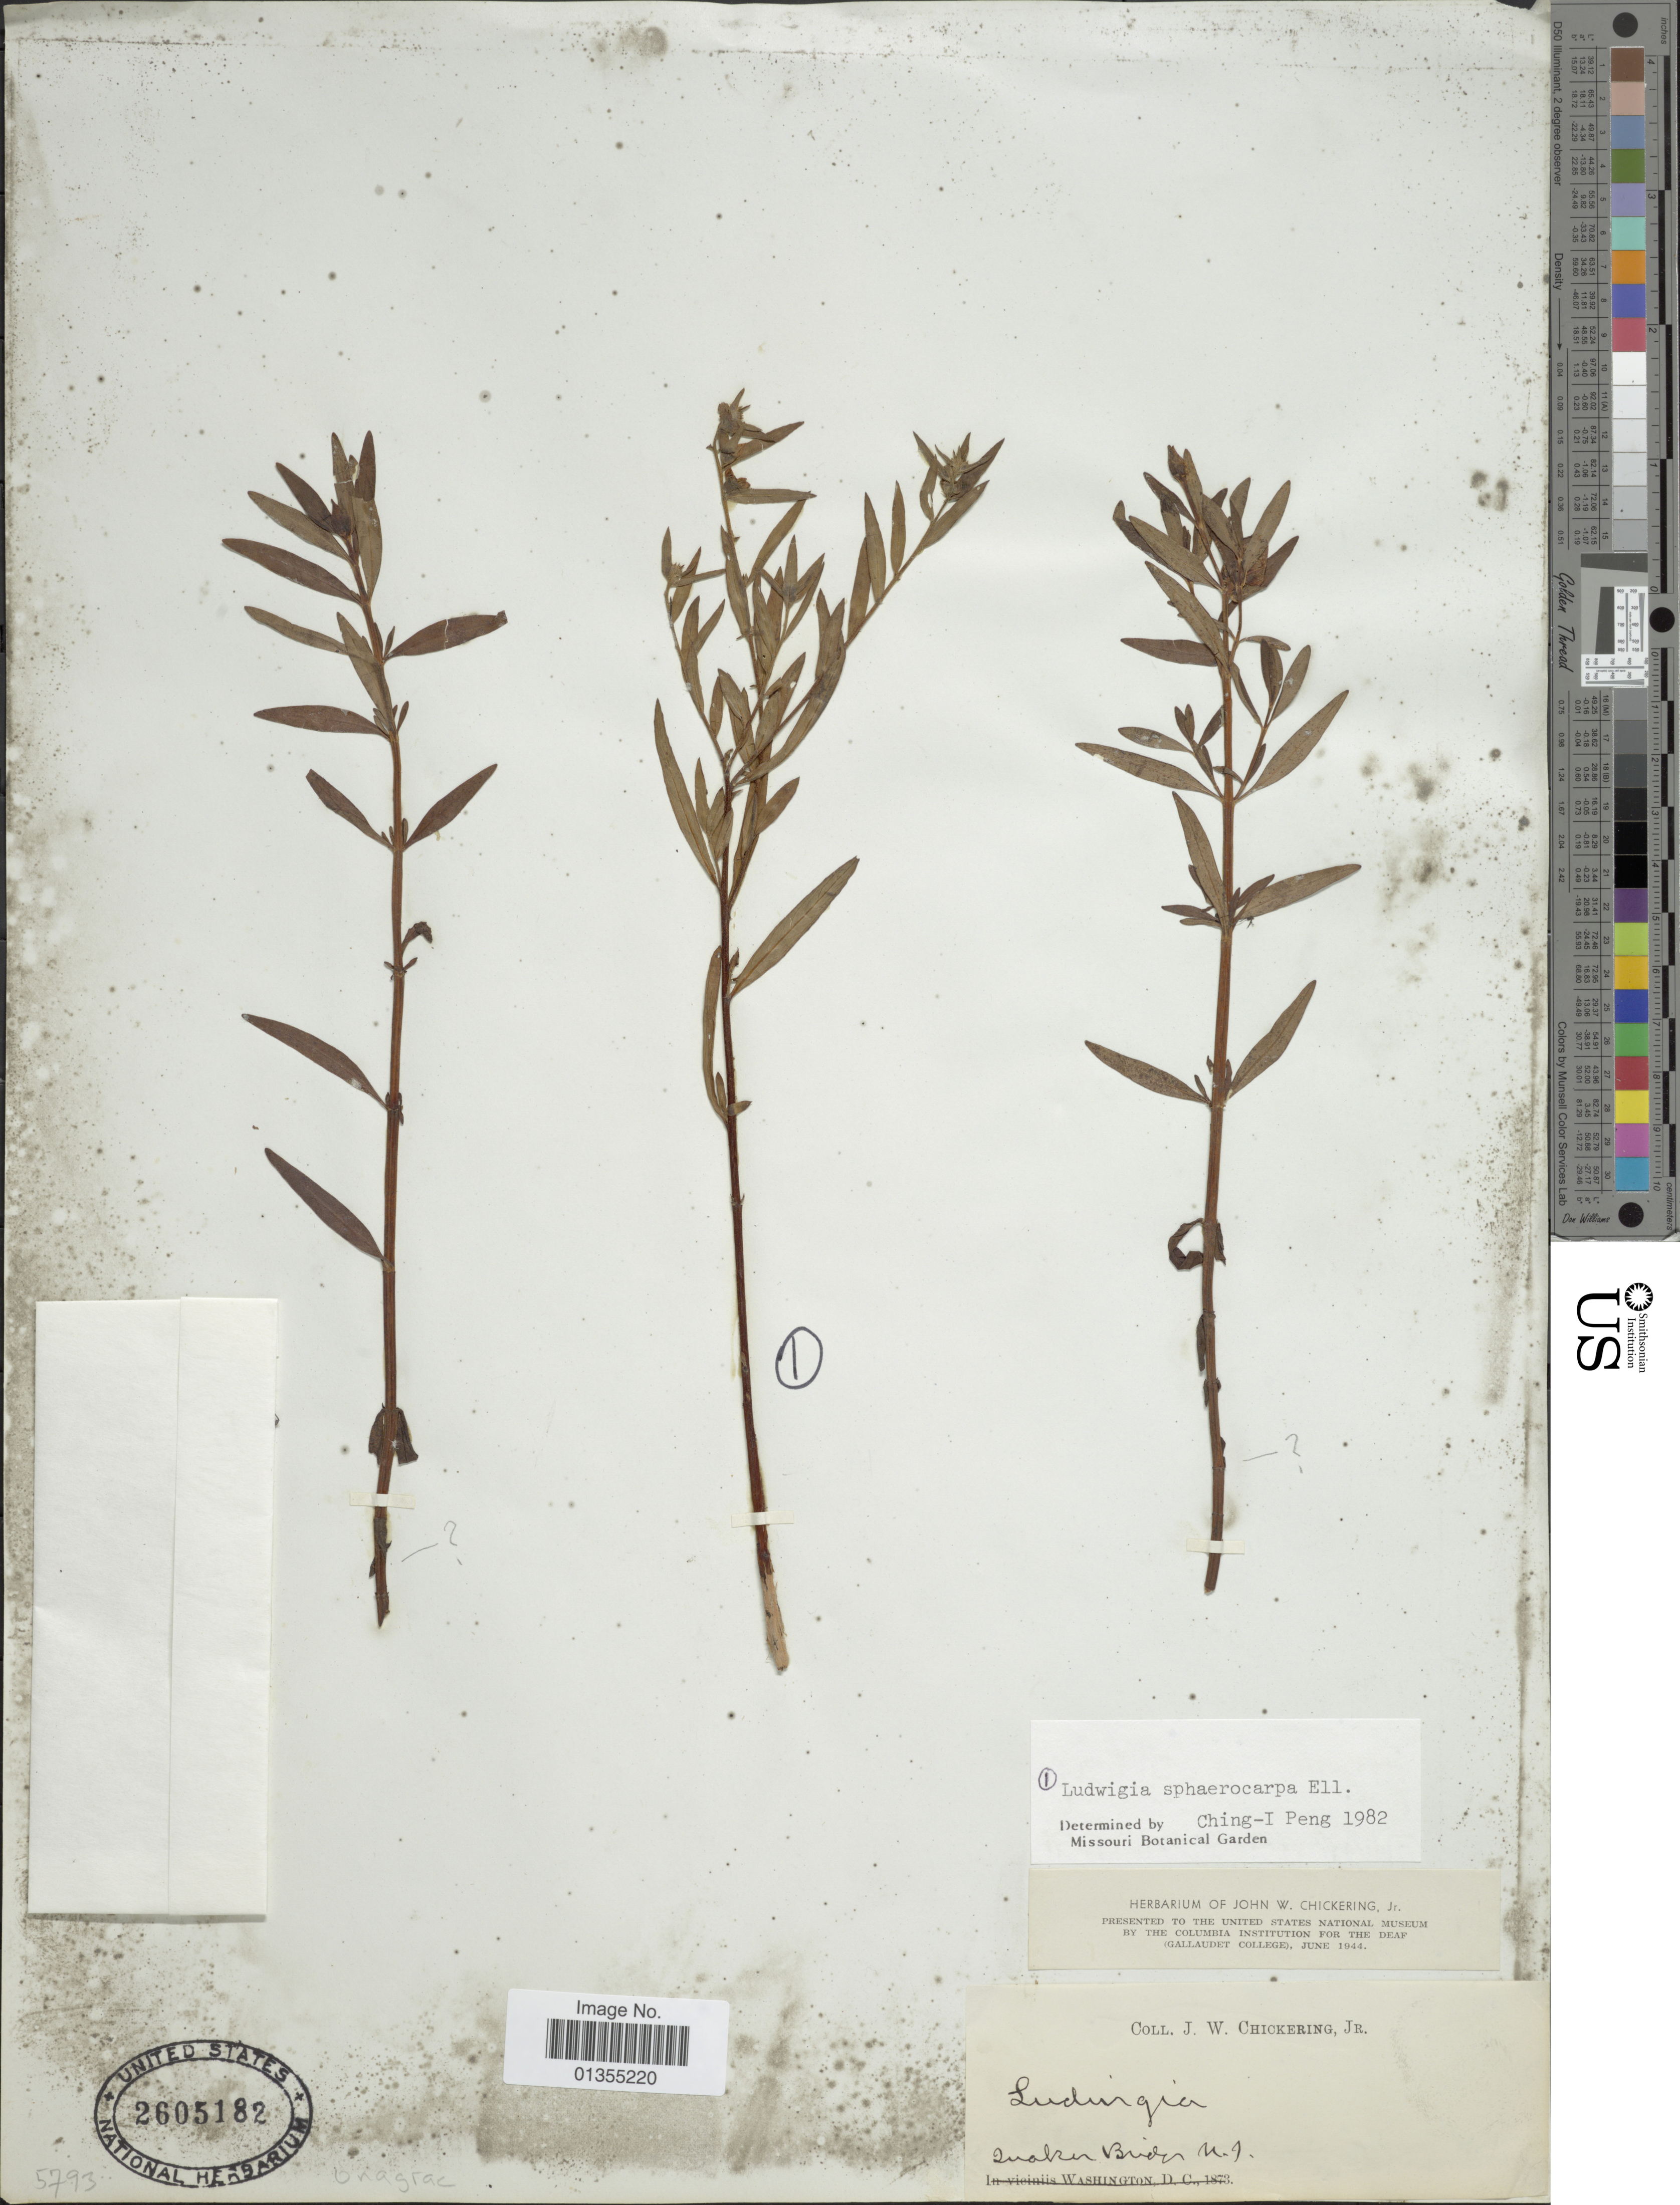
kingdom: Plantae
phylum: Tracheophyta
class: Magnoliopsida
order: Myrtales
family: Onagraceae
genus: Ludwigia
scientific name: Ludwigia sphaerocarpa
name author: Elliott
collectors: J. Chickering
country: United States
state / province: New Jersey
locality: Quaker Bridge, N.J.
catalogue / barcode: US 2605182